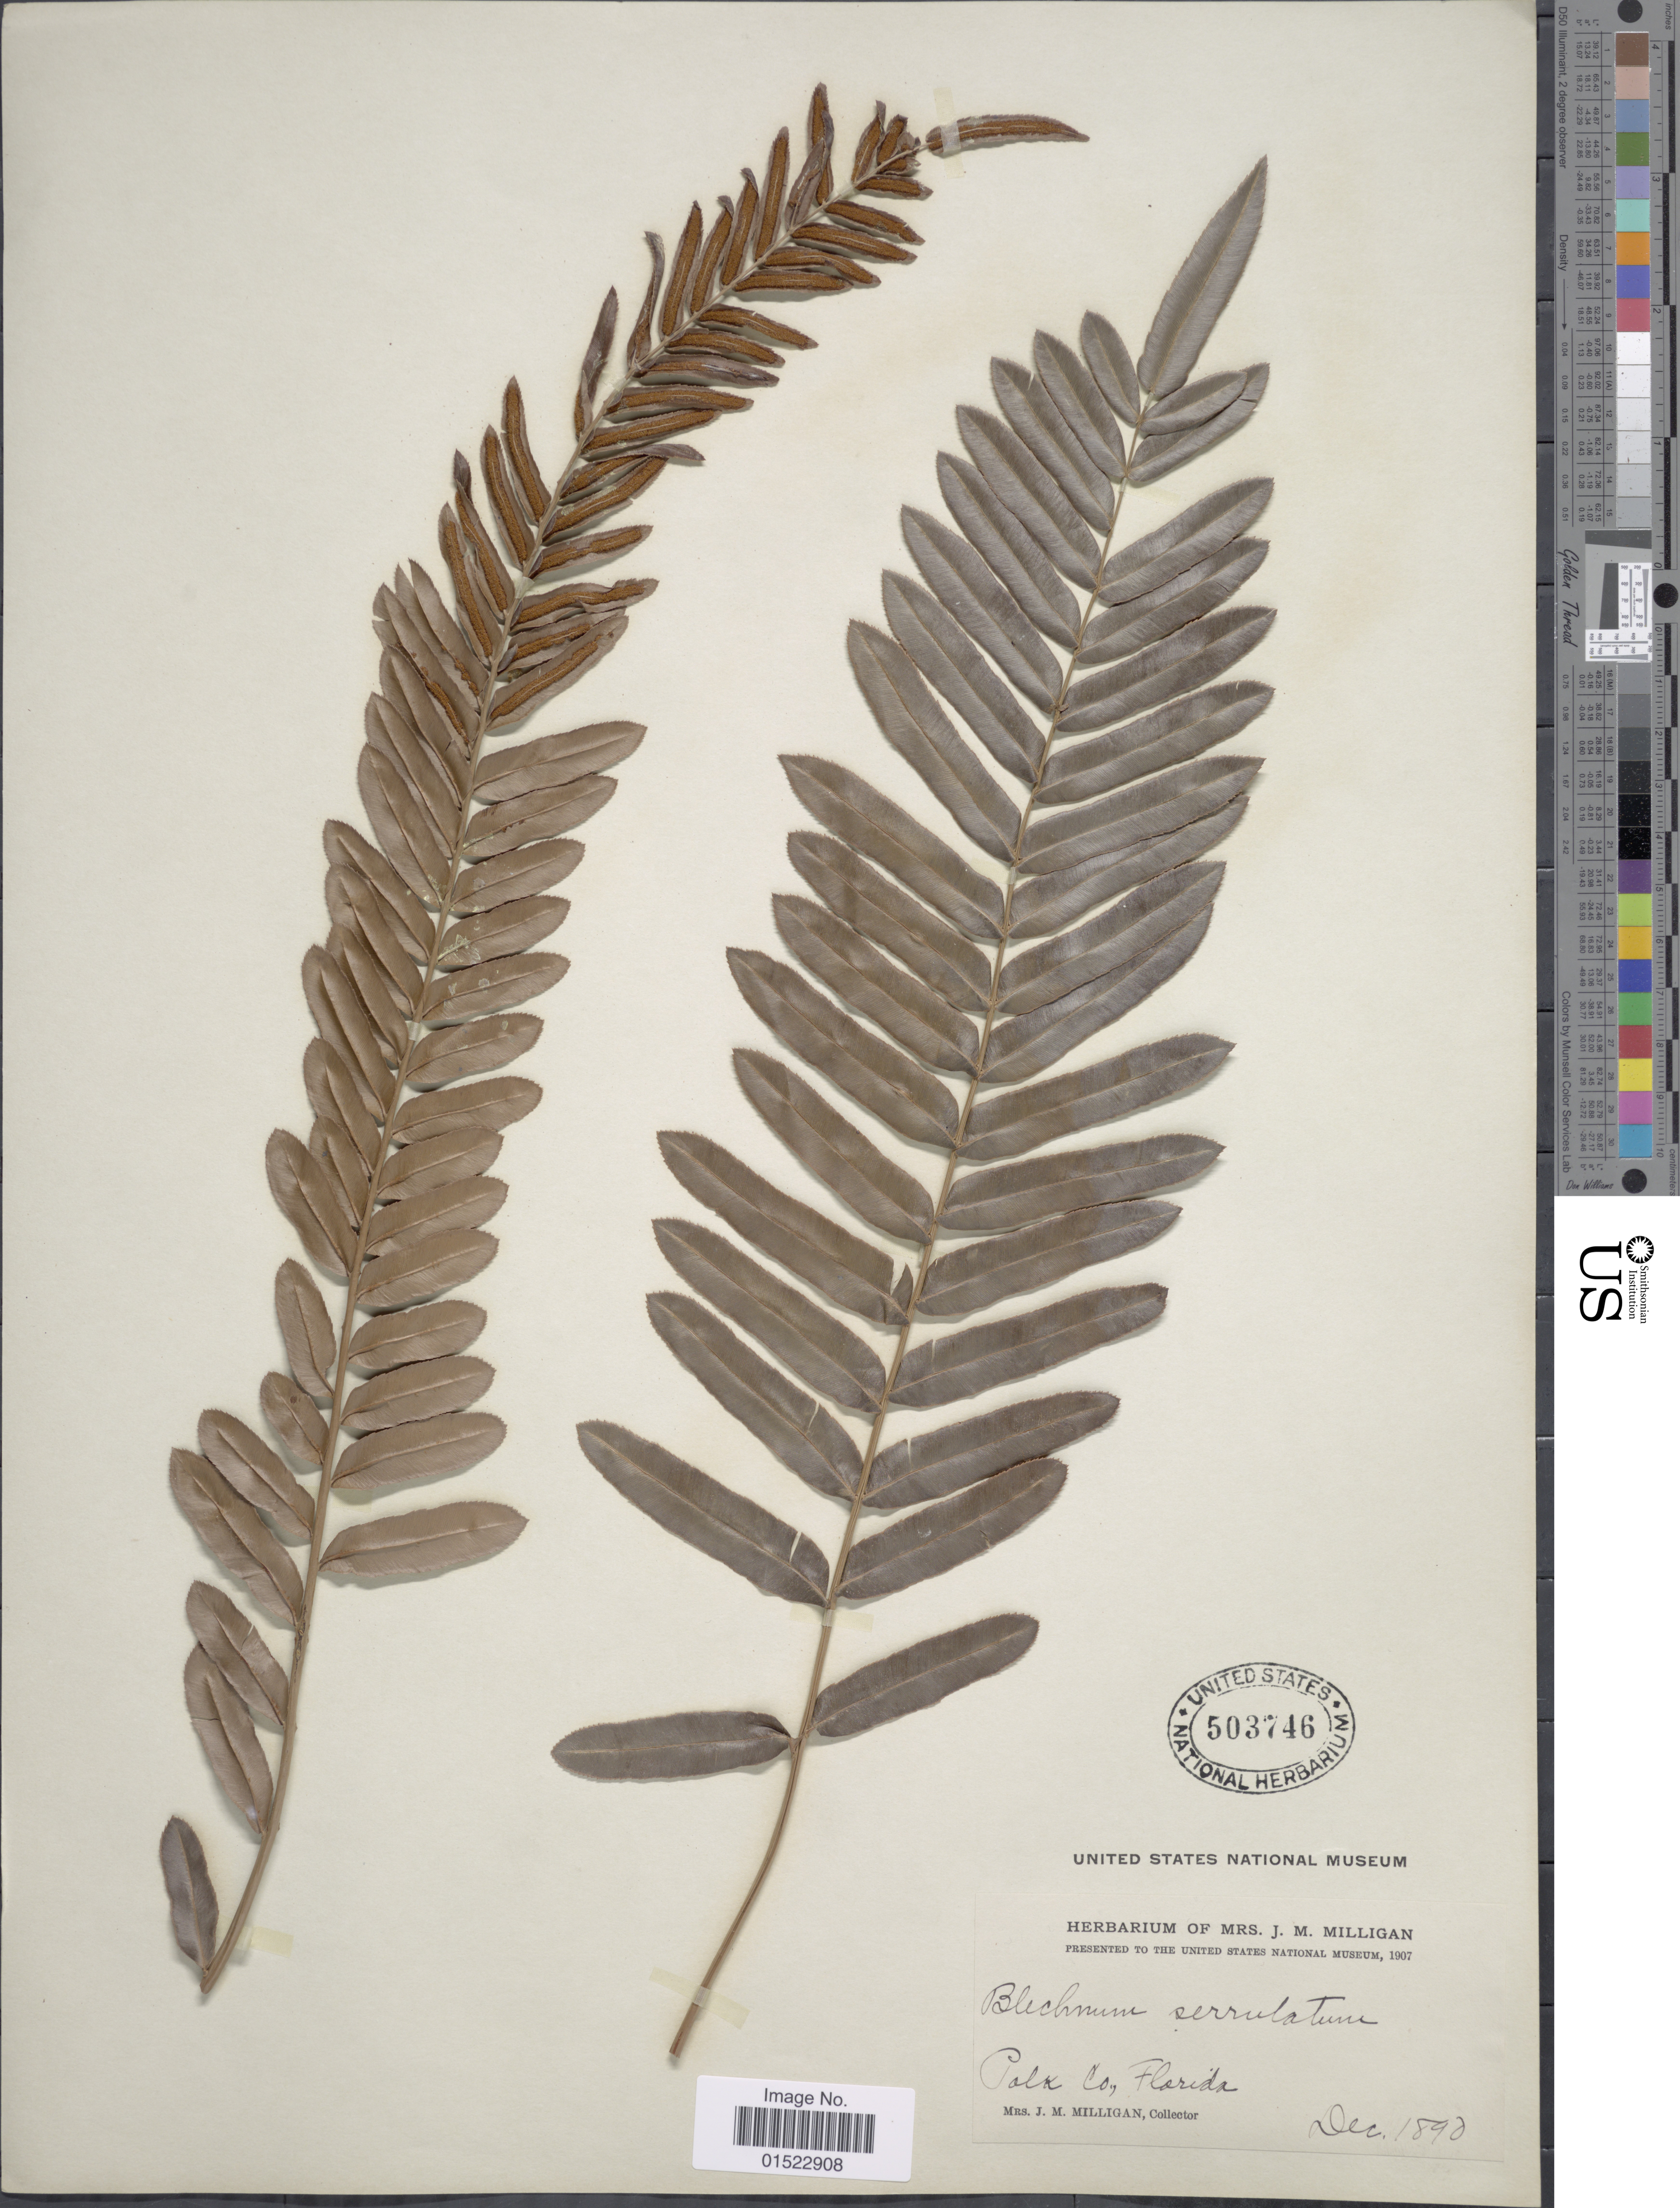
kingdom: Plantae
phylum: Tracheophyta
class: Polypodiopsida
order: Polypodiales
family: Blechnaceae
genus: Telmatoblechnum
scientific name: Telmatoblechnum serrulatum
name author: (Rich.) Perrie et al.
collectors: J. M. Milligan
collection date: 1890-12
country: United States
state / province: Florida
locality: Polk Co.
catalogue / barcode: US 503746